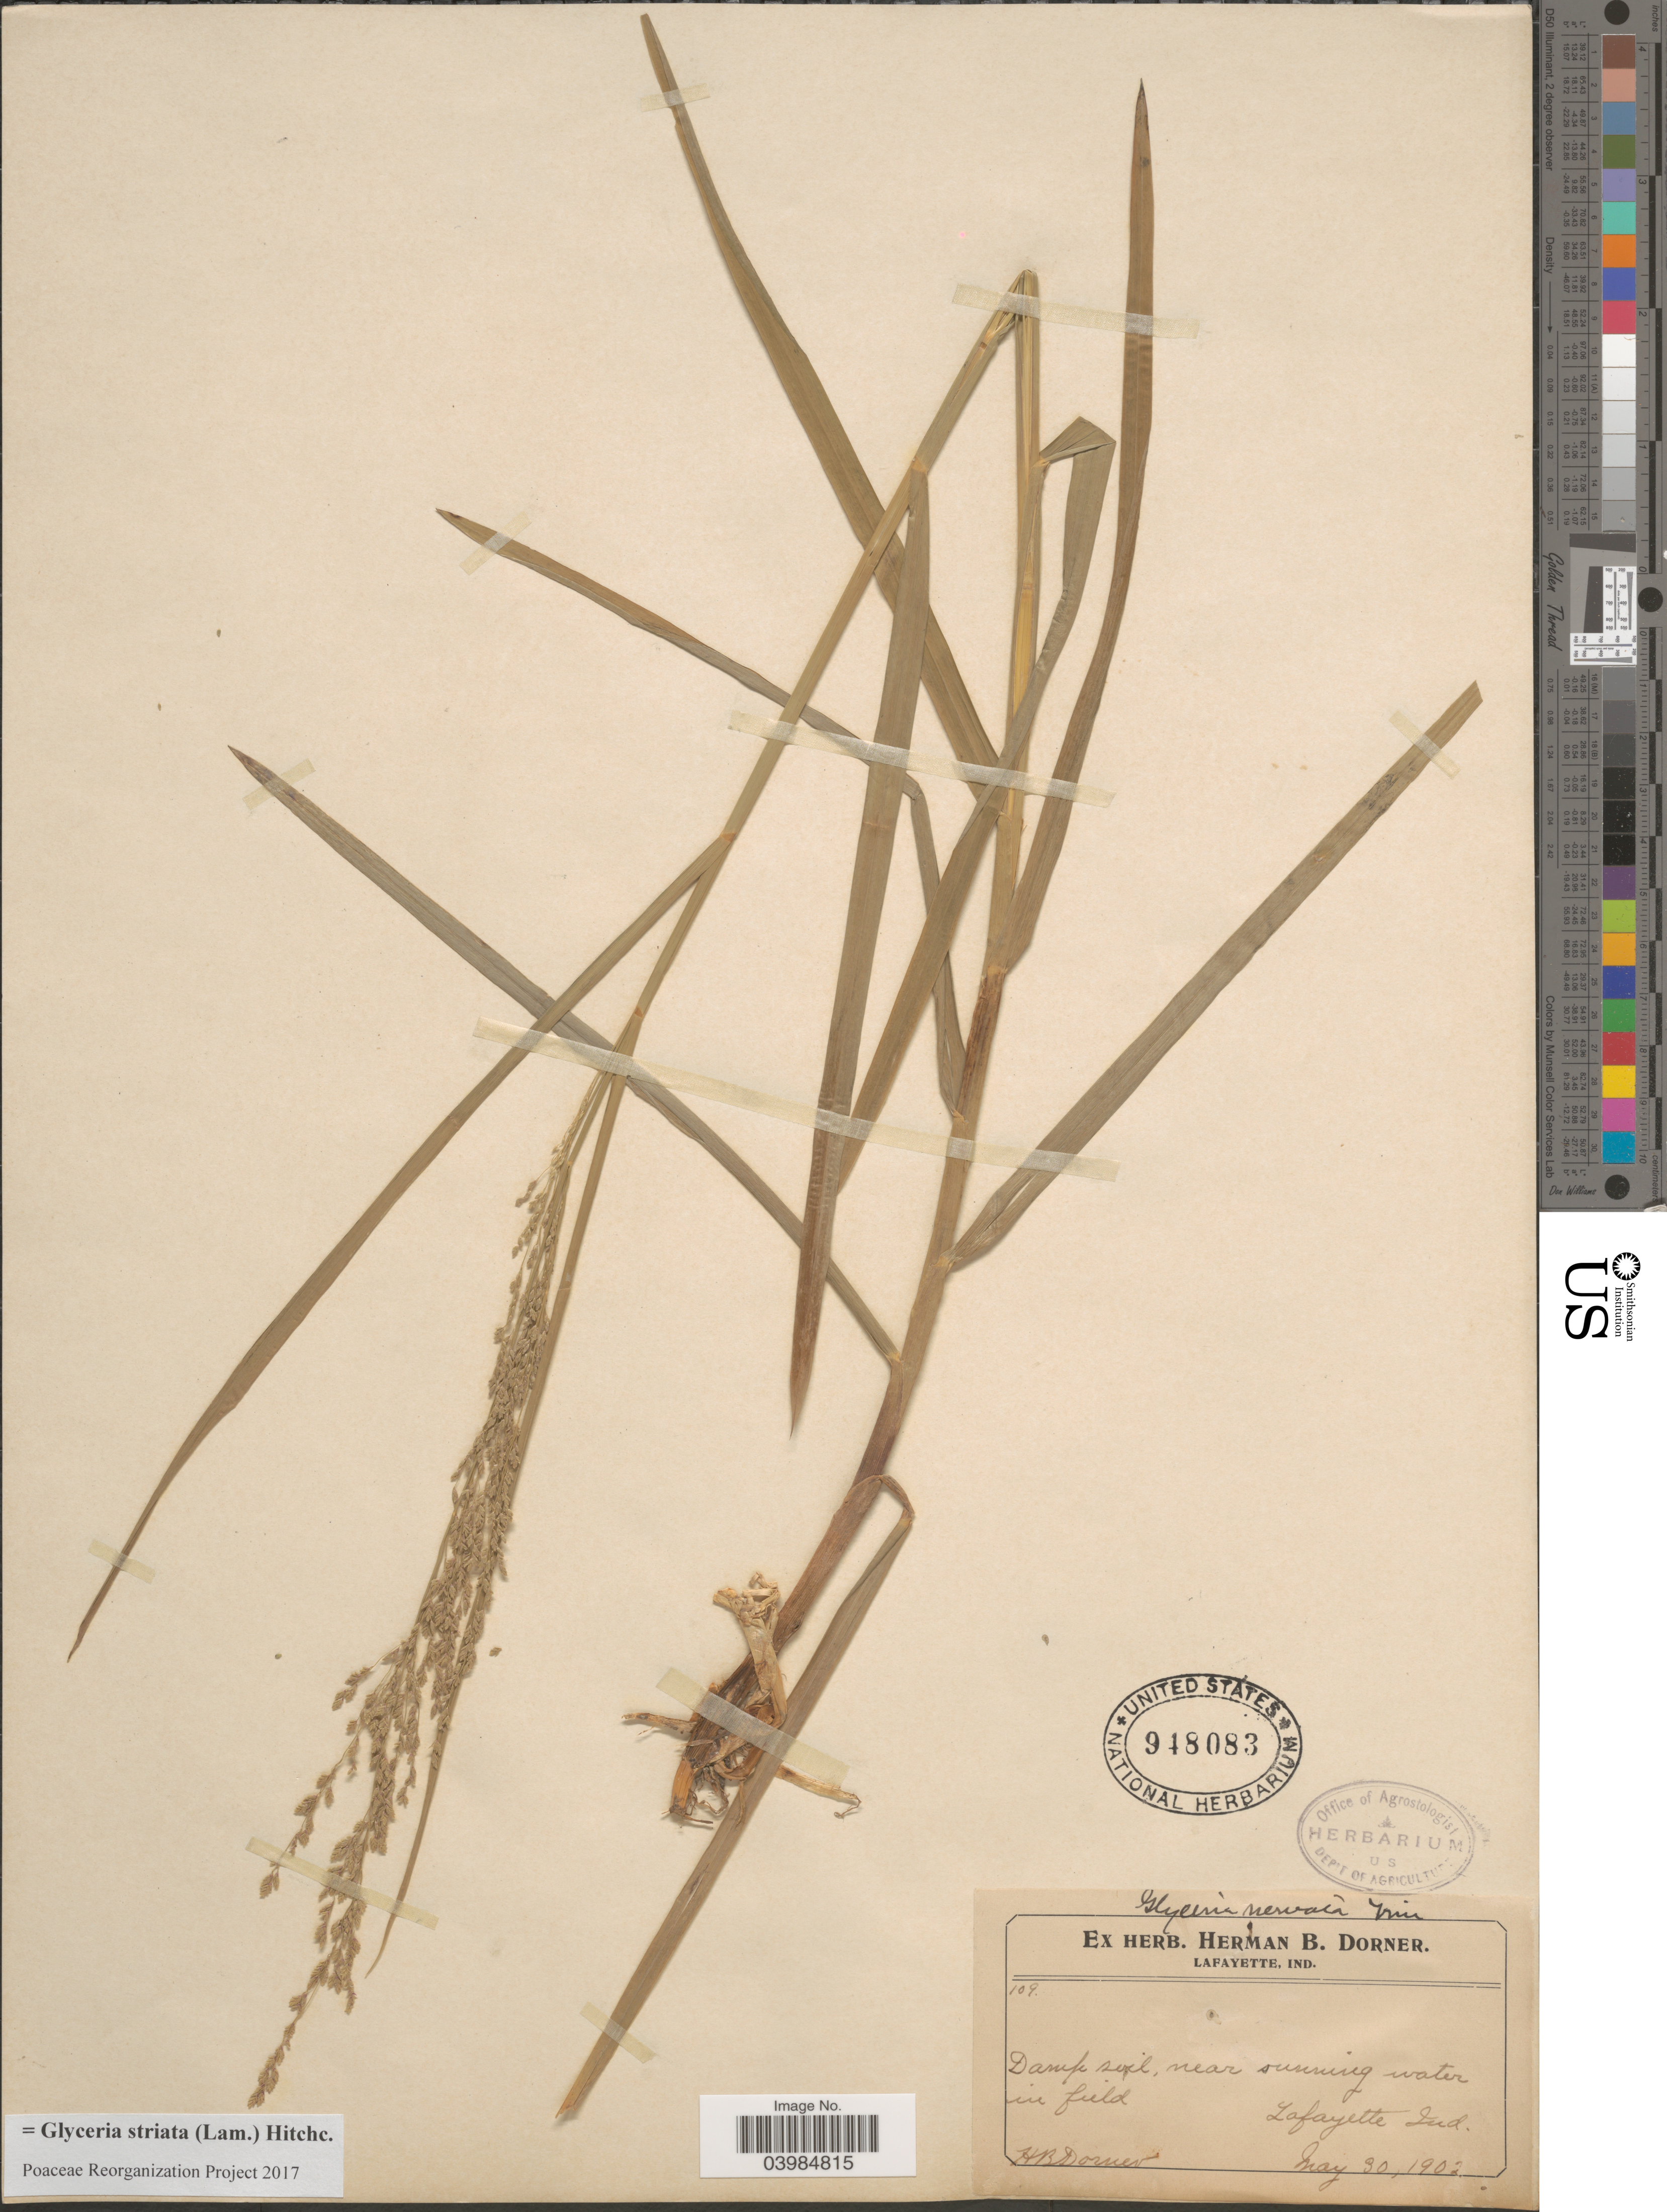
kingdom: Plantae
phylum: Tracheophyta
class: Liliopsida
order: Poales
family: Poaceae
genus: Glyceria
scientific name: Glyceria striata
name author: (Lam.) Hitchc.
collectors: H. Dorner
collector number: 109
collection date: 1902-05-30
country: United States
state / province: Indiana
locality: Lafayette.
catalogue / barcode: US 948083